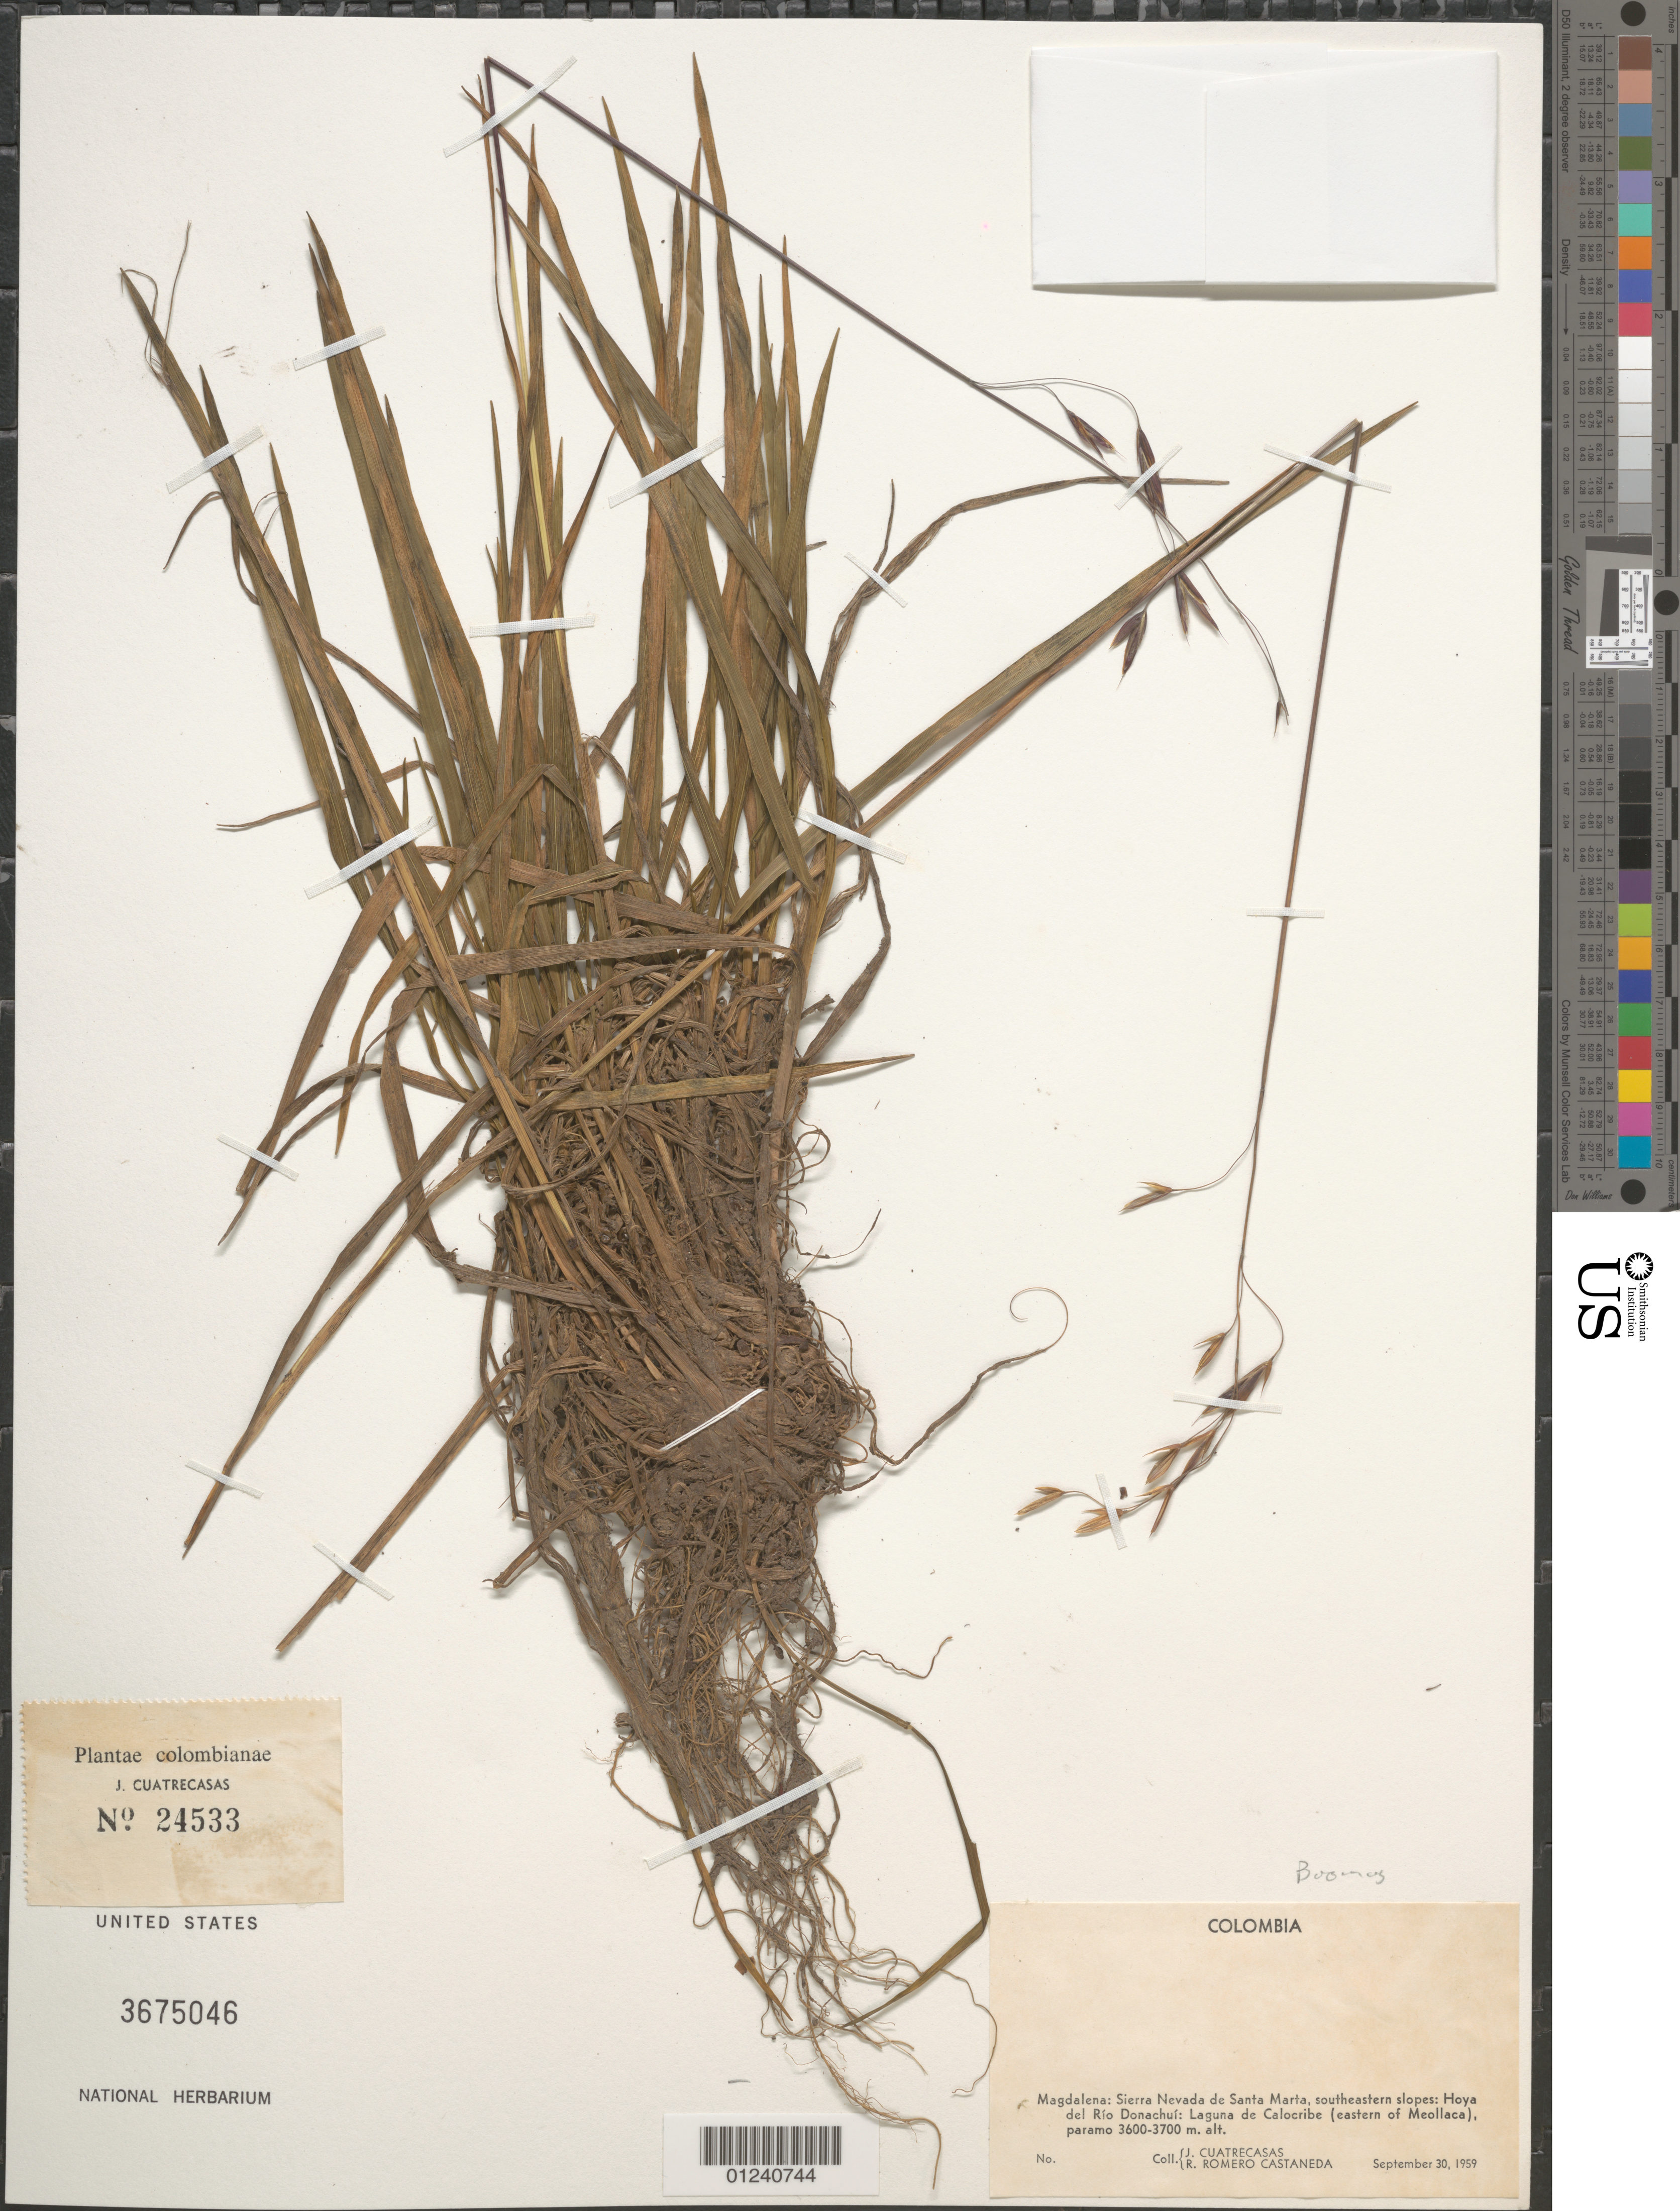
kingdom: Plantae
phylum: Tracheophyta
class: Liliopsida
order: Poales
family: Poaceae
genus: Bromus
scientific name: Bromus sp.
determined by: Soreng, Robert J., Research Associate (BOT), Smithsonian Institution - National Museum of Natural History (UNITED STATES)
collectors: J. Cuatrecasas & R. Romero Castañeda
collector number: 24533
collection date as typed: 30 Sep 1959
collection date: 1959-09-30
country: Colombia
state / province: Magdalena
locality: Sierra Nevada de Santa Marta, SE slopes: Hoya del Río Donachuí: Laguna de Calocribe (E of Meollaca).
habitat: paramo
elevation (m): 3600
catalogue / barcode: US 3675046